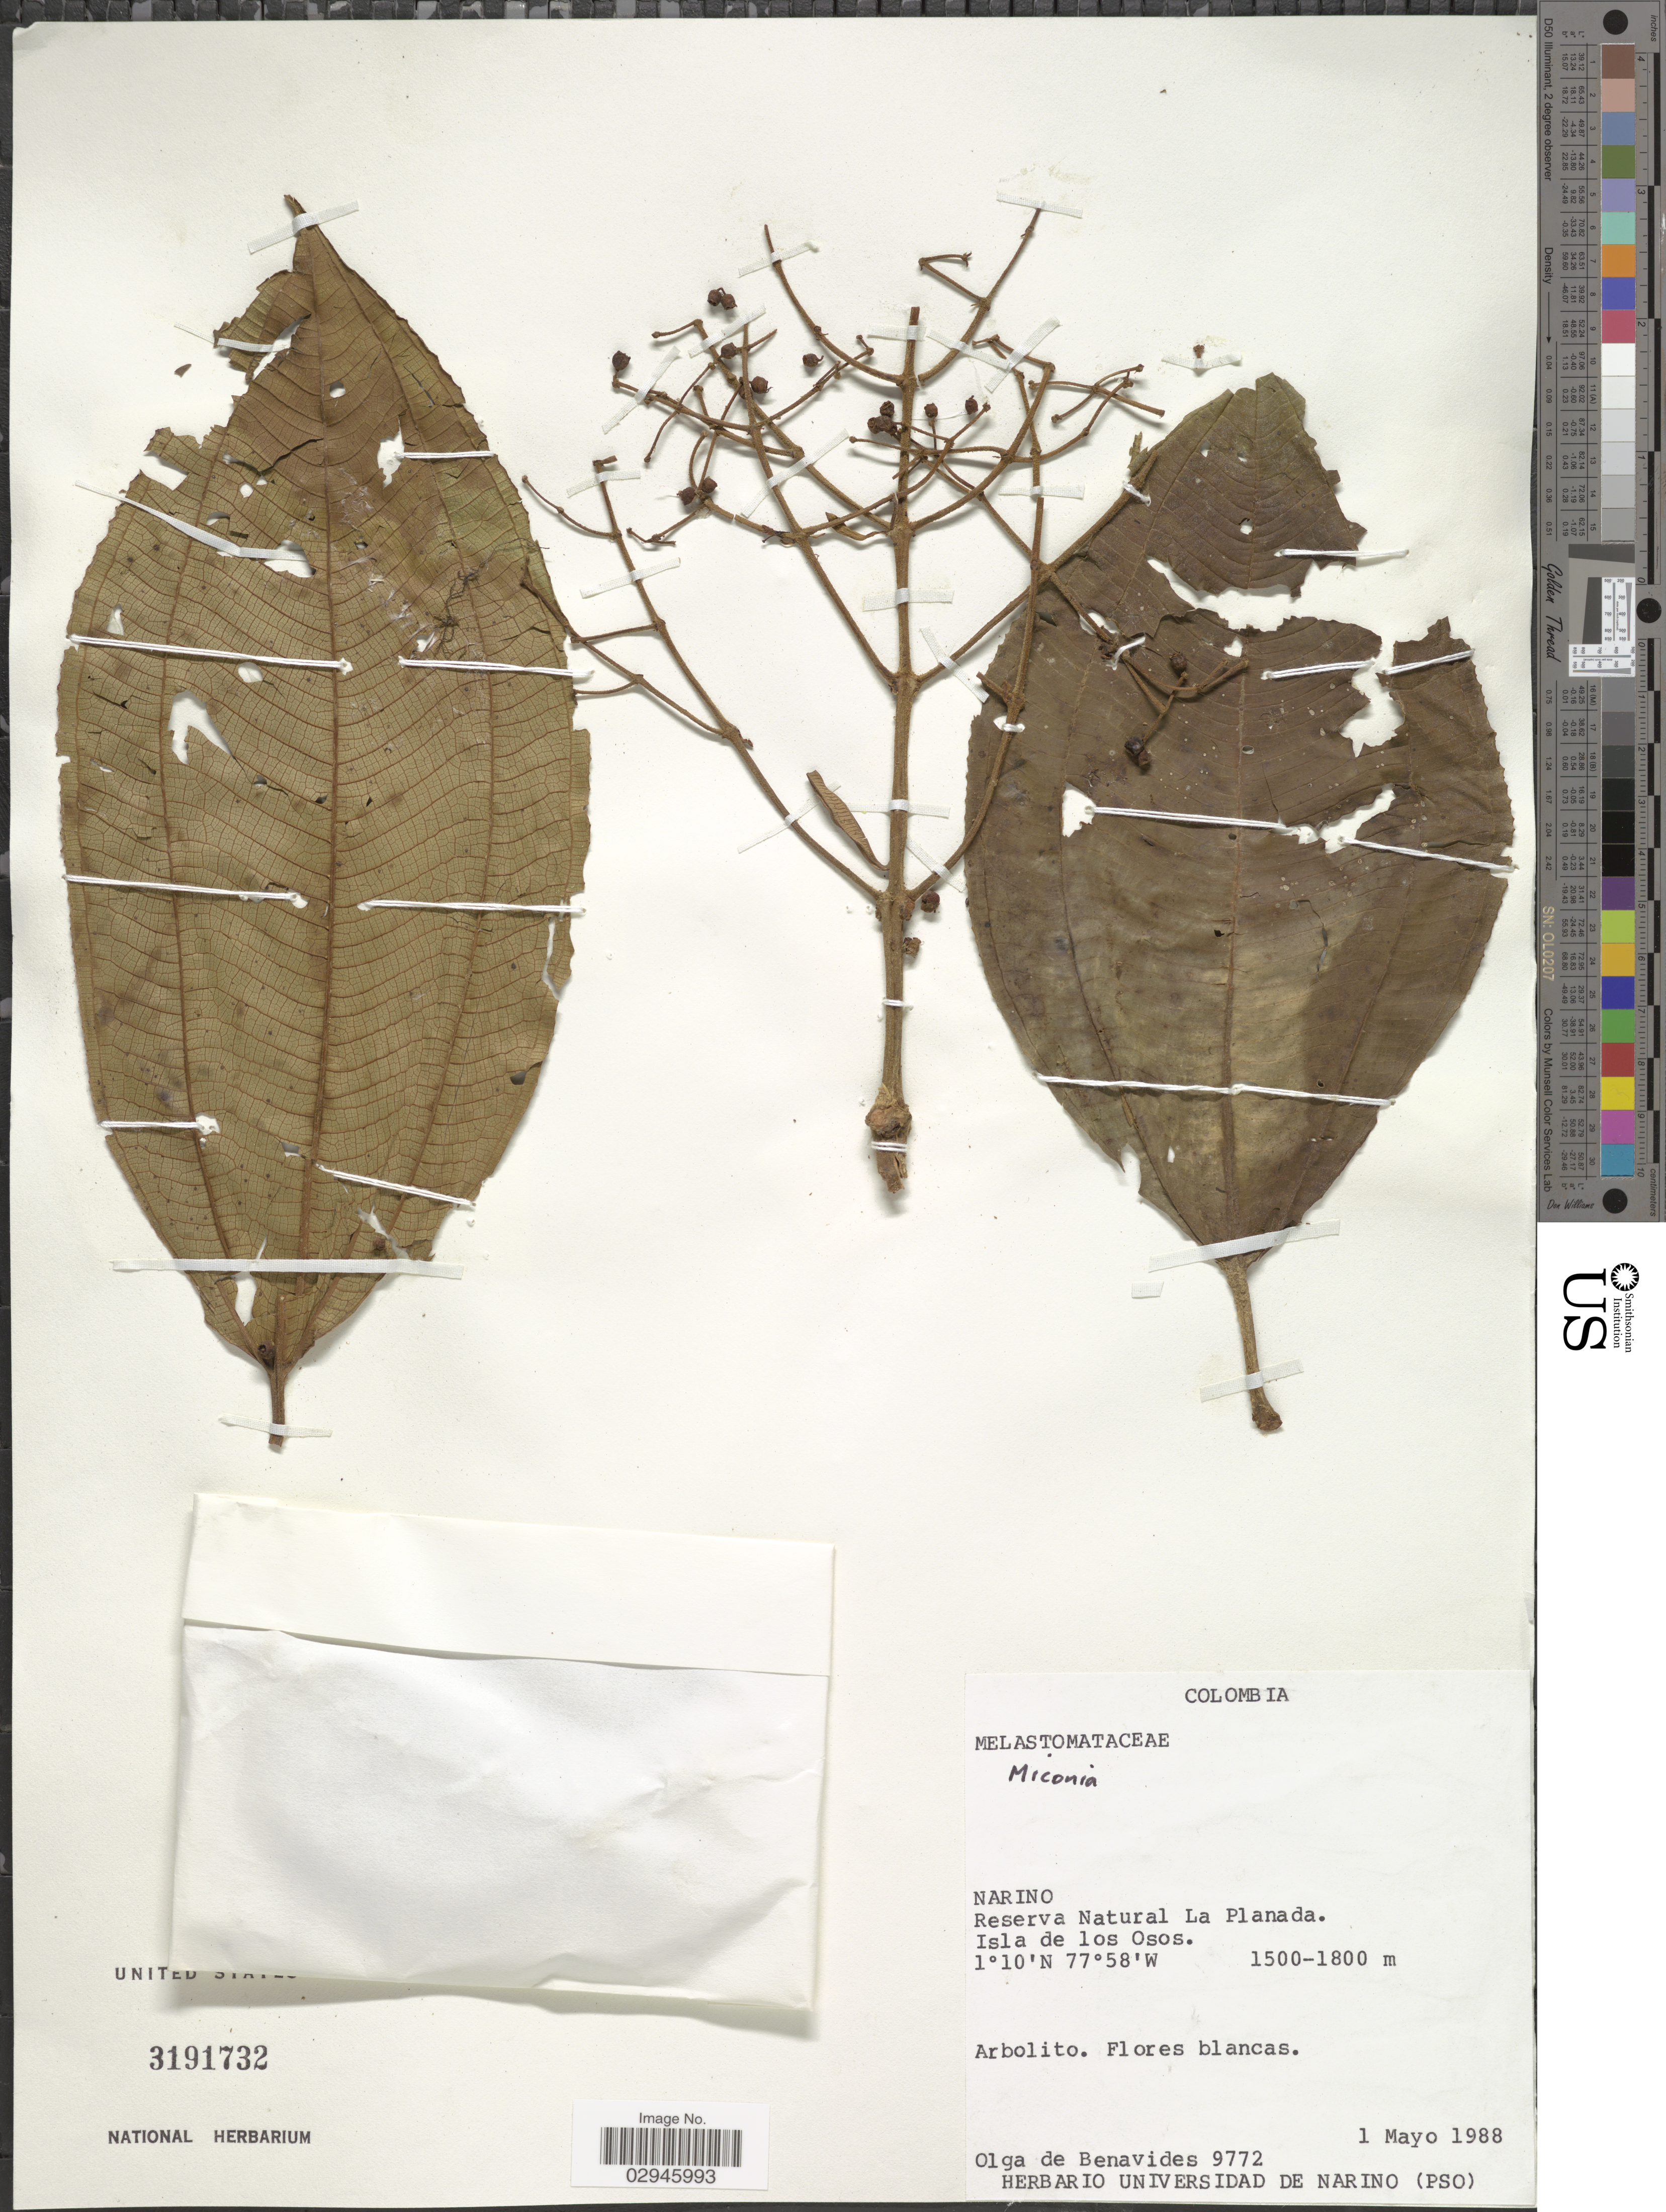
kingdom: Plantae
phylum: Tracheophyta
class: Magnoliopsida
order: Myrtales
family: Melastomataceae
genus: Miconia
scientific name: Miconia sp.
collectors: Olga S. de Benavides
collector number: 9772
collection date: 1988-05-01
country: Colombia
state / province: Nariño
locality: Reserva Natural La Planada. Isla de los Osos.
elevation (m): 1500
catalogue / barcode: US 3191732